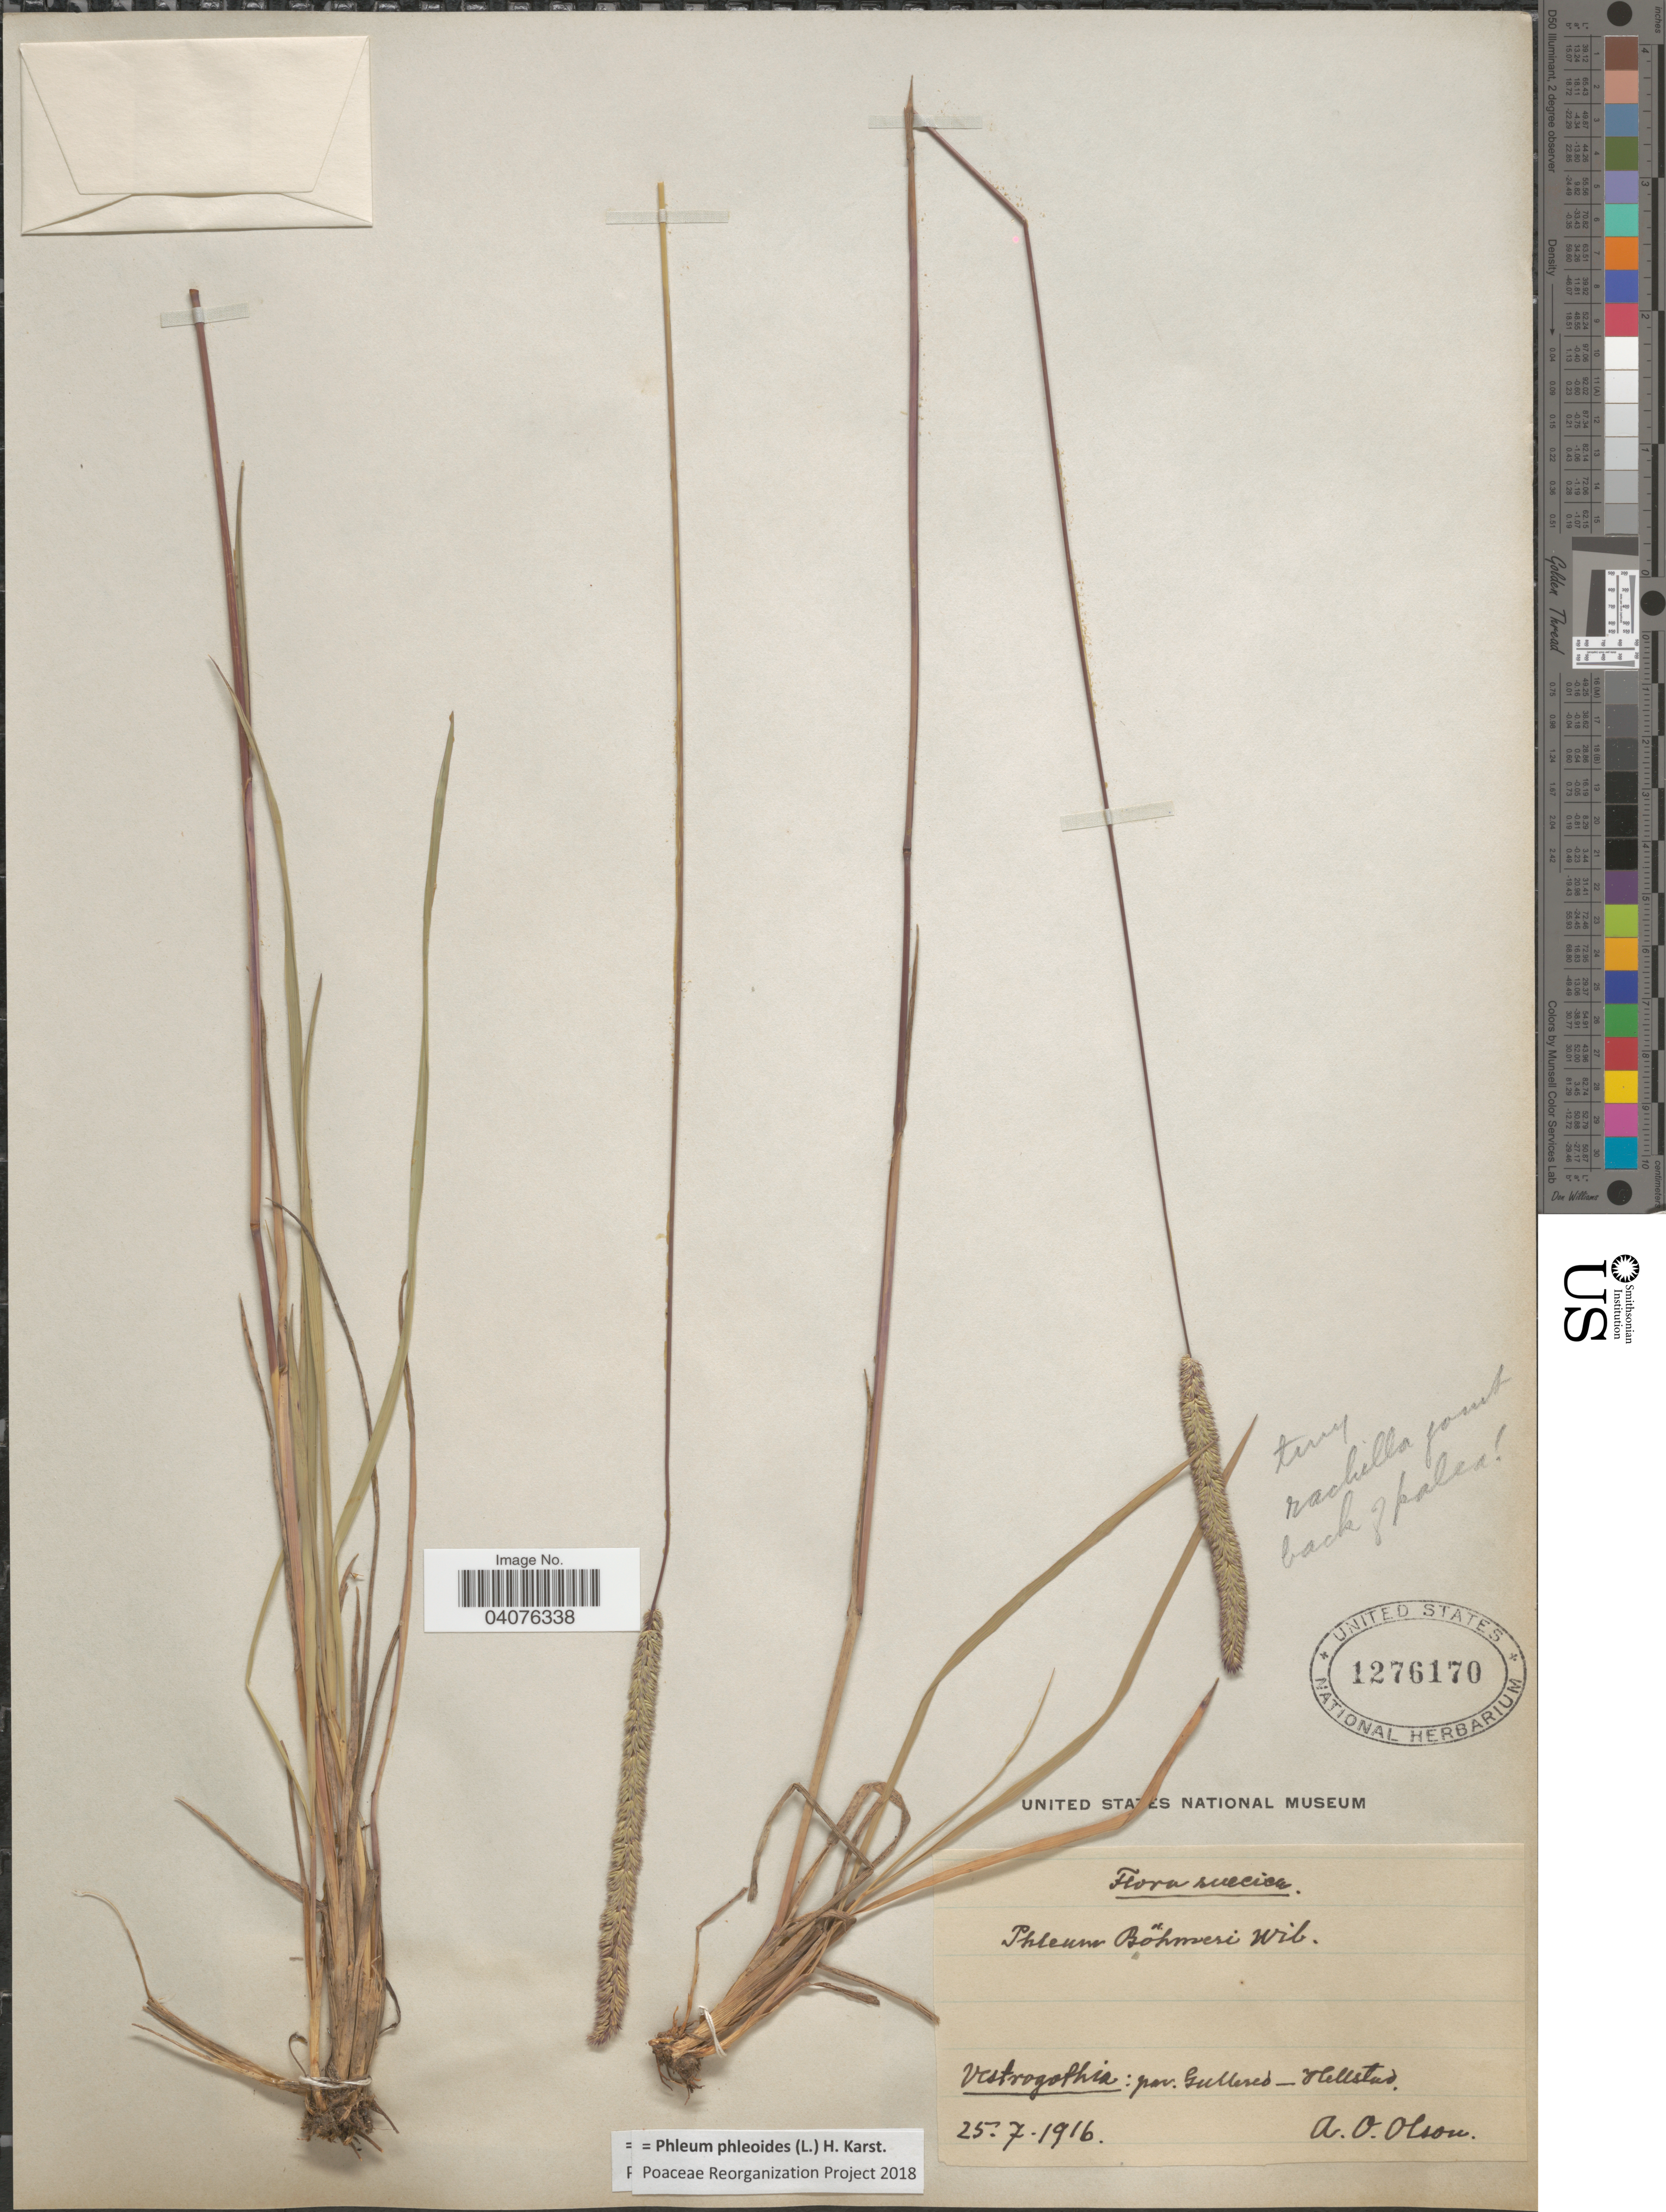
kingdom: Plantae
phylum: Tracheophyta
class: Liliopsida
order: Poales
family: Poaceae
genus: Phleum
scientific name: Phleum phleoides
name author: (L.) H. Karst.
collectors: A. Olson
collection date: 1916-07-25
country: Sweden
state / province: Västra Götaland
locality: Vestrogothia: pov. Gullered-Hellstud.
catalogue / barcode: US 1276170